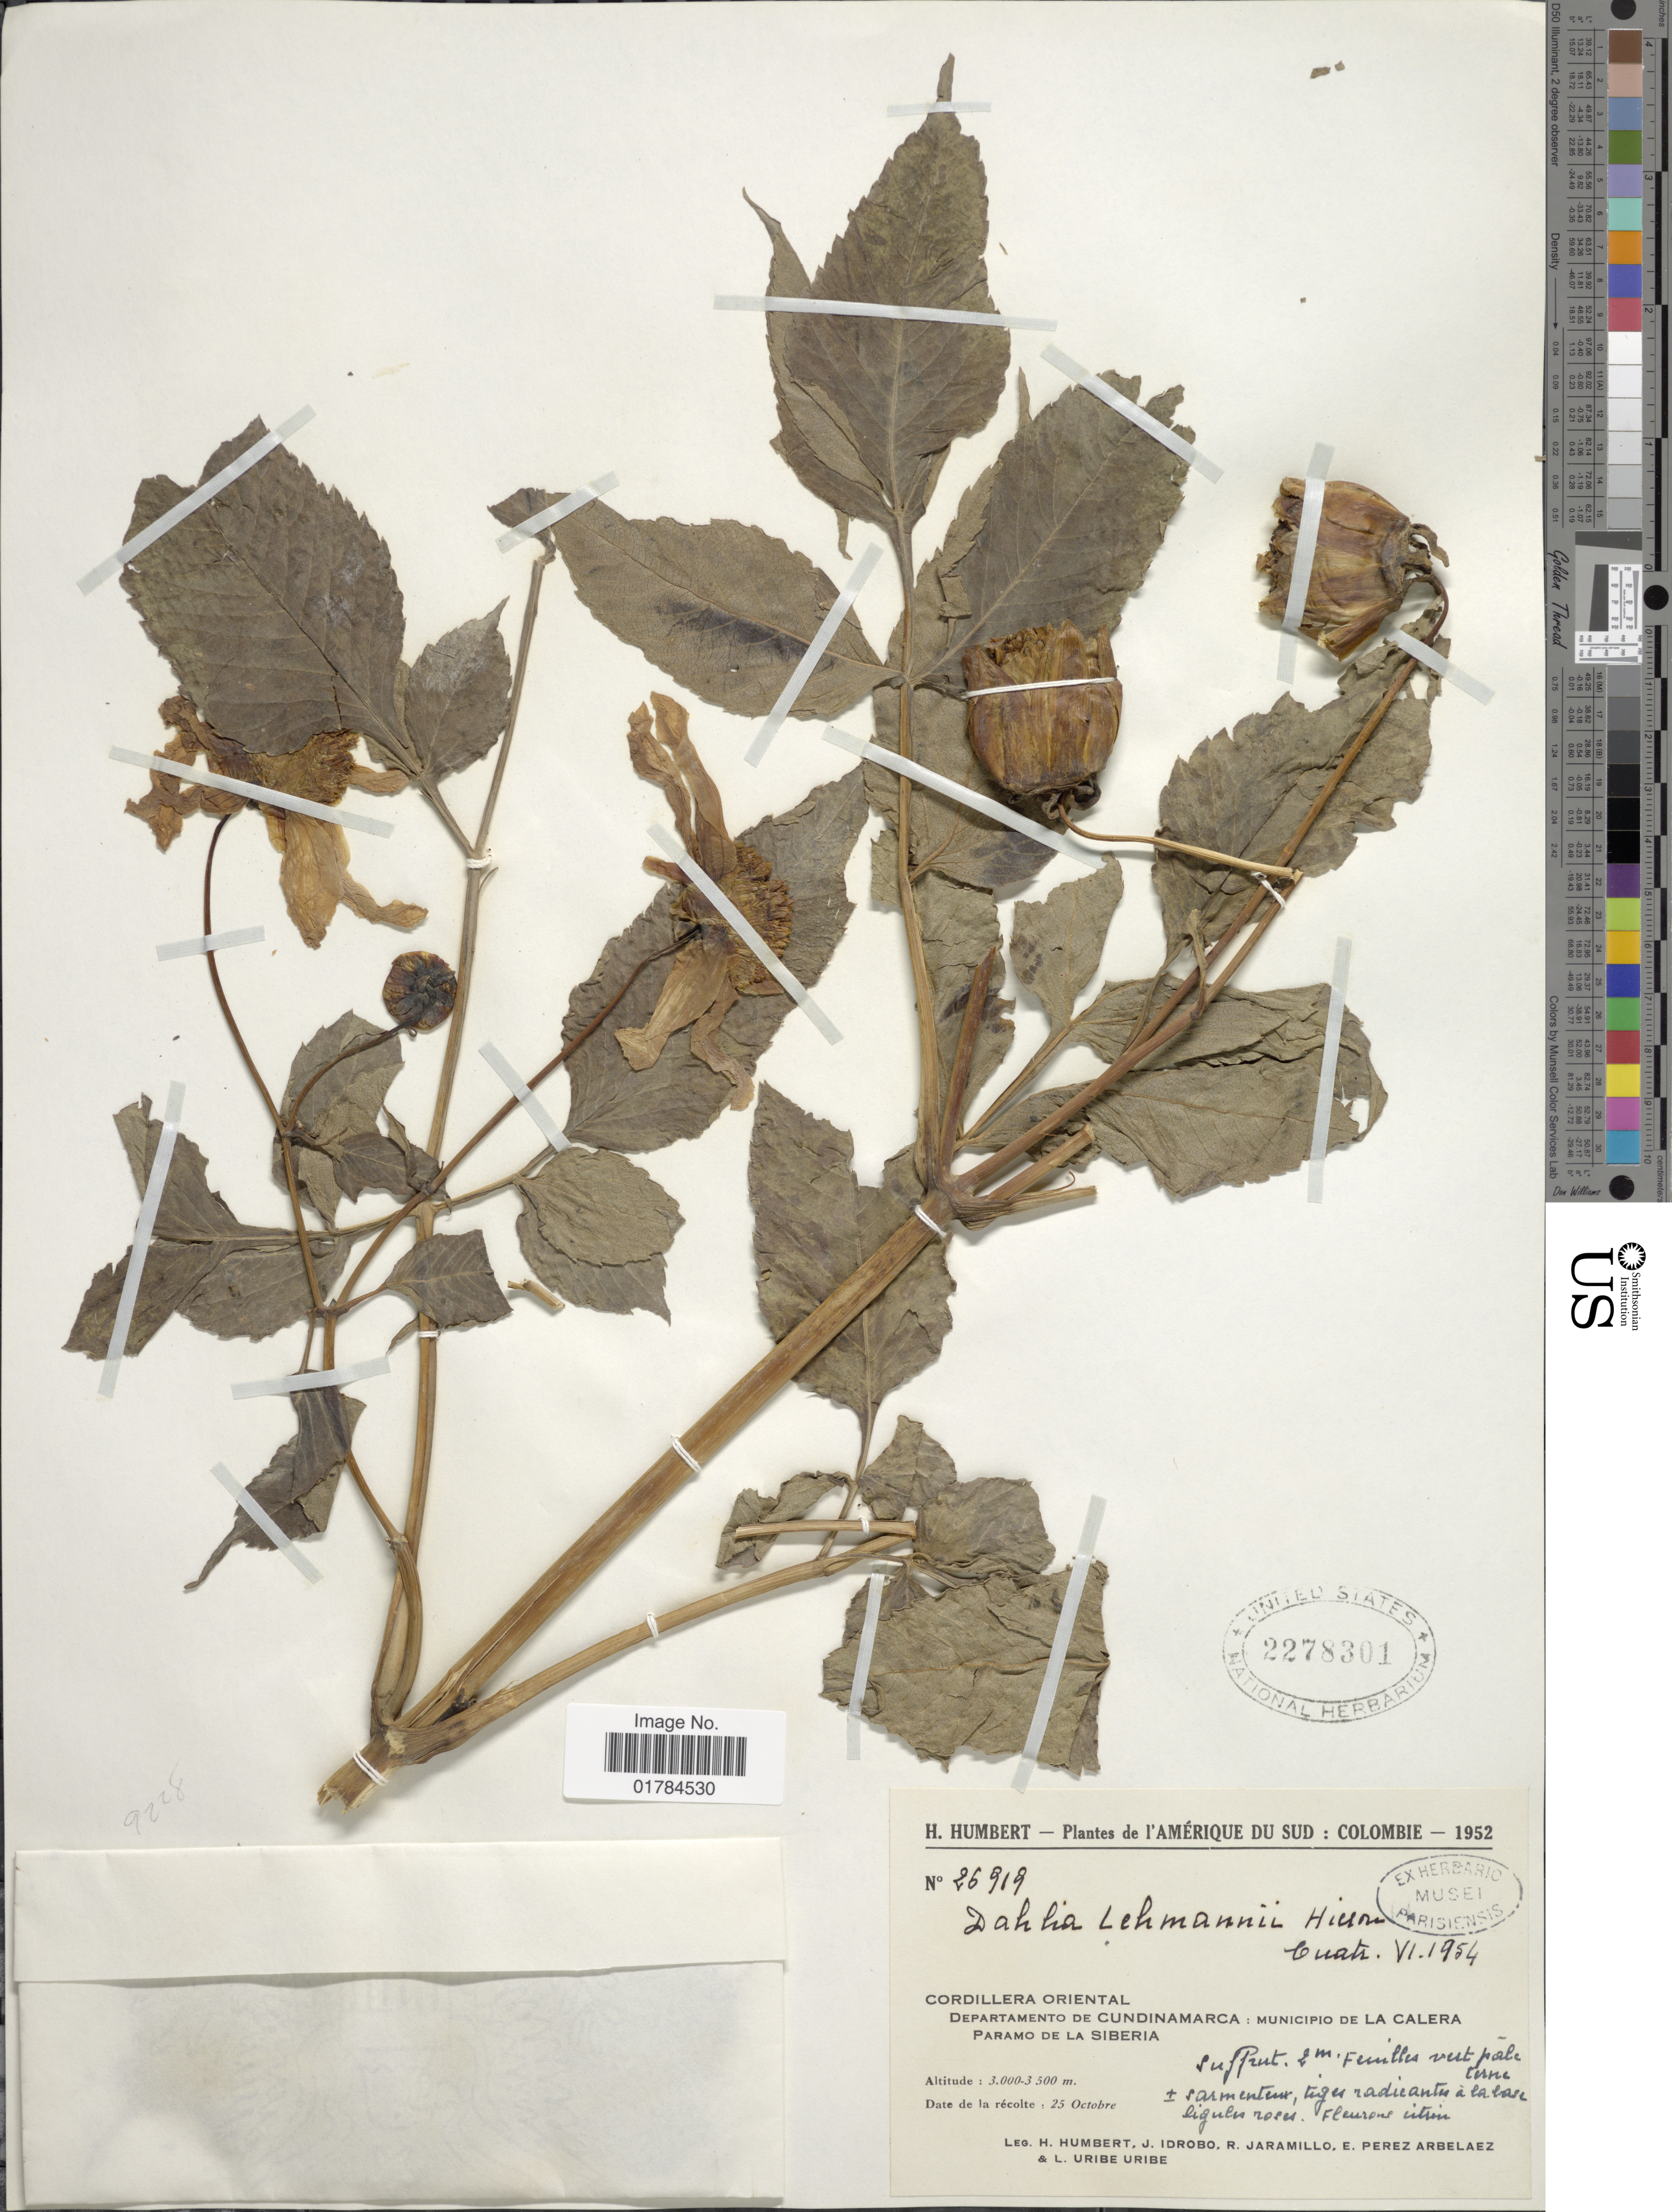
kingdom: Plantae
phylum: Tracheophyta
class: Magnoliopsida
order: Asterales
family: Asteraceae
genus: Dahlia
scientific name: Dahlia lehmanni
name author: Hieron.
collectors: H. Humbert, J. M. Idrobo, R. Jaramillo M., E. Pérez Arbeláez & L. Uribe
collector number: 26919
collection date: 1952-10-25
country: Colombia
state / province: Cundinamarca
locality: Cordillera Oriental: Municipio de La Calera, Paramo de La Siberia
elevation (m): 3000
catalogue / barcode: US 2278301